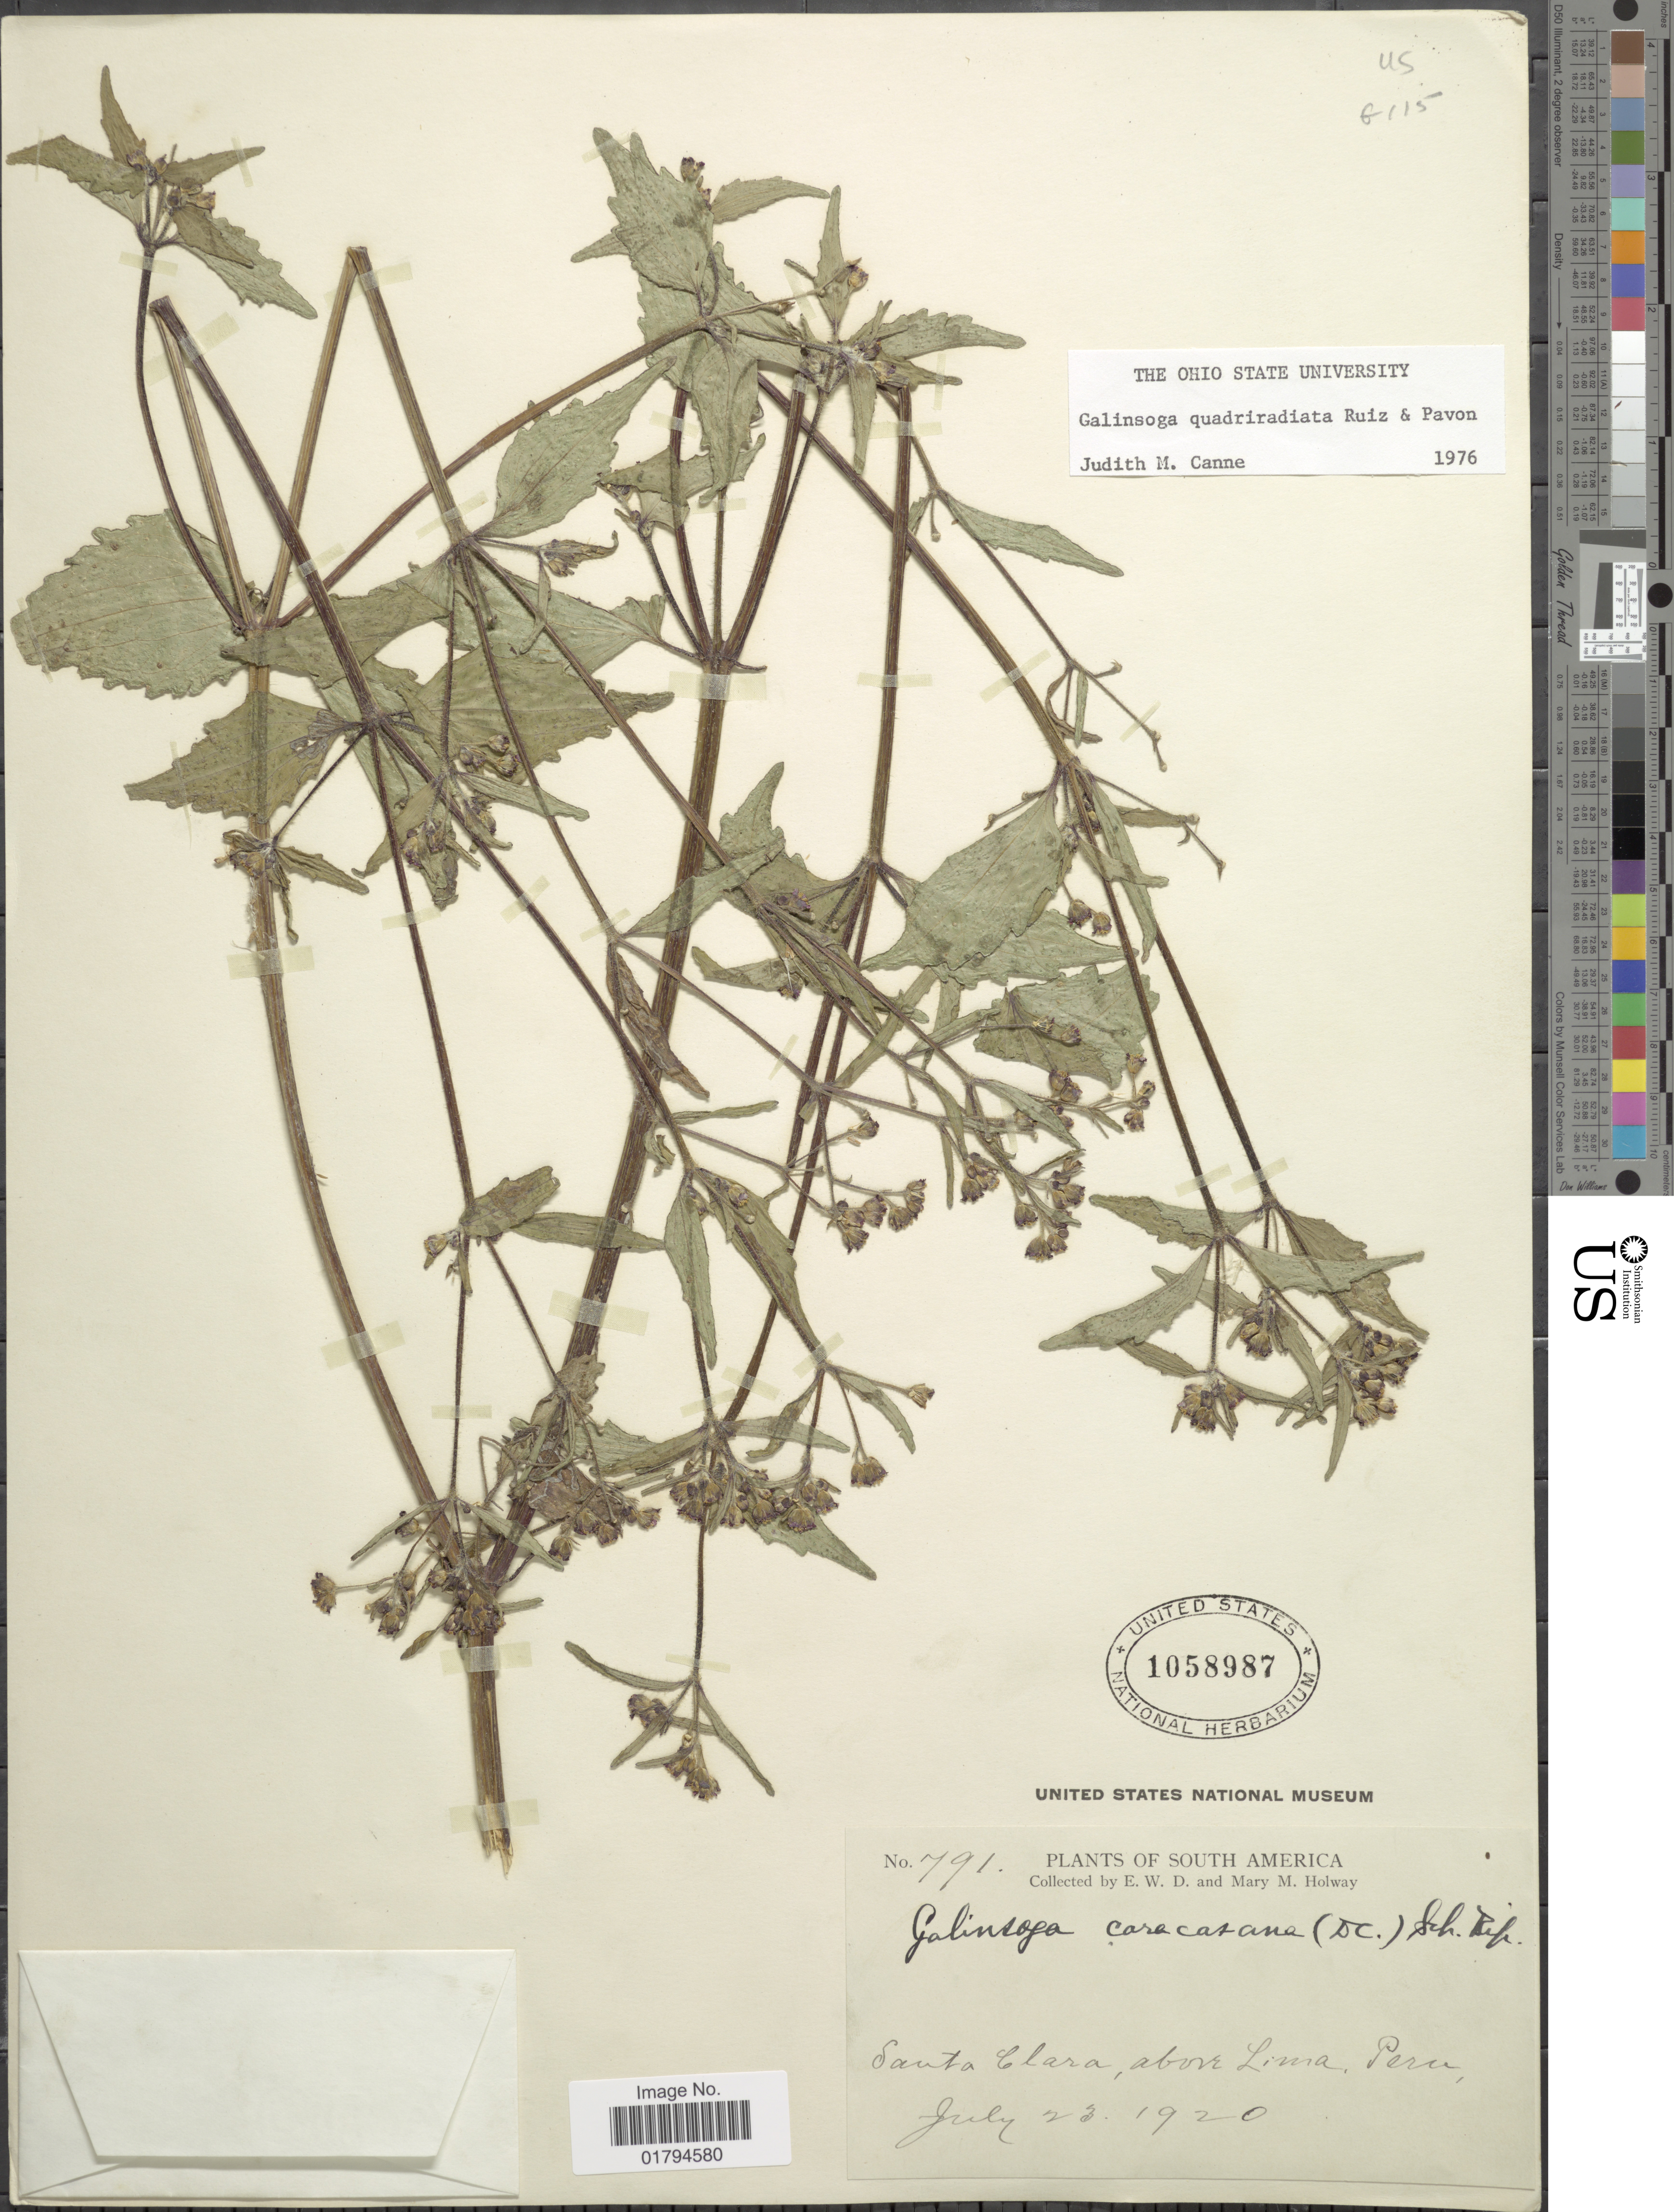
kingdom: Plantae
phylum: Tracheophyta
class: Magnoliopsida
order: Asterales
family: Asteraceae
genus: Galinsoga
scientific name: Galinsoga quadriradiata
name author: Ruiz & Pav.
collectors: E. W. D. Holway & M. M. Holway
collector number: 791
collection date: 1920-07-23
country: Peru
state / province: Lima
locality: Santa Clara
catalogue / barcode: US 1058987